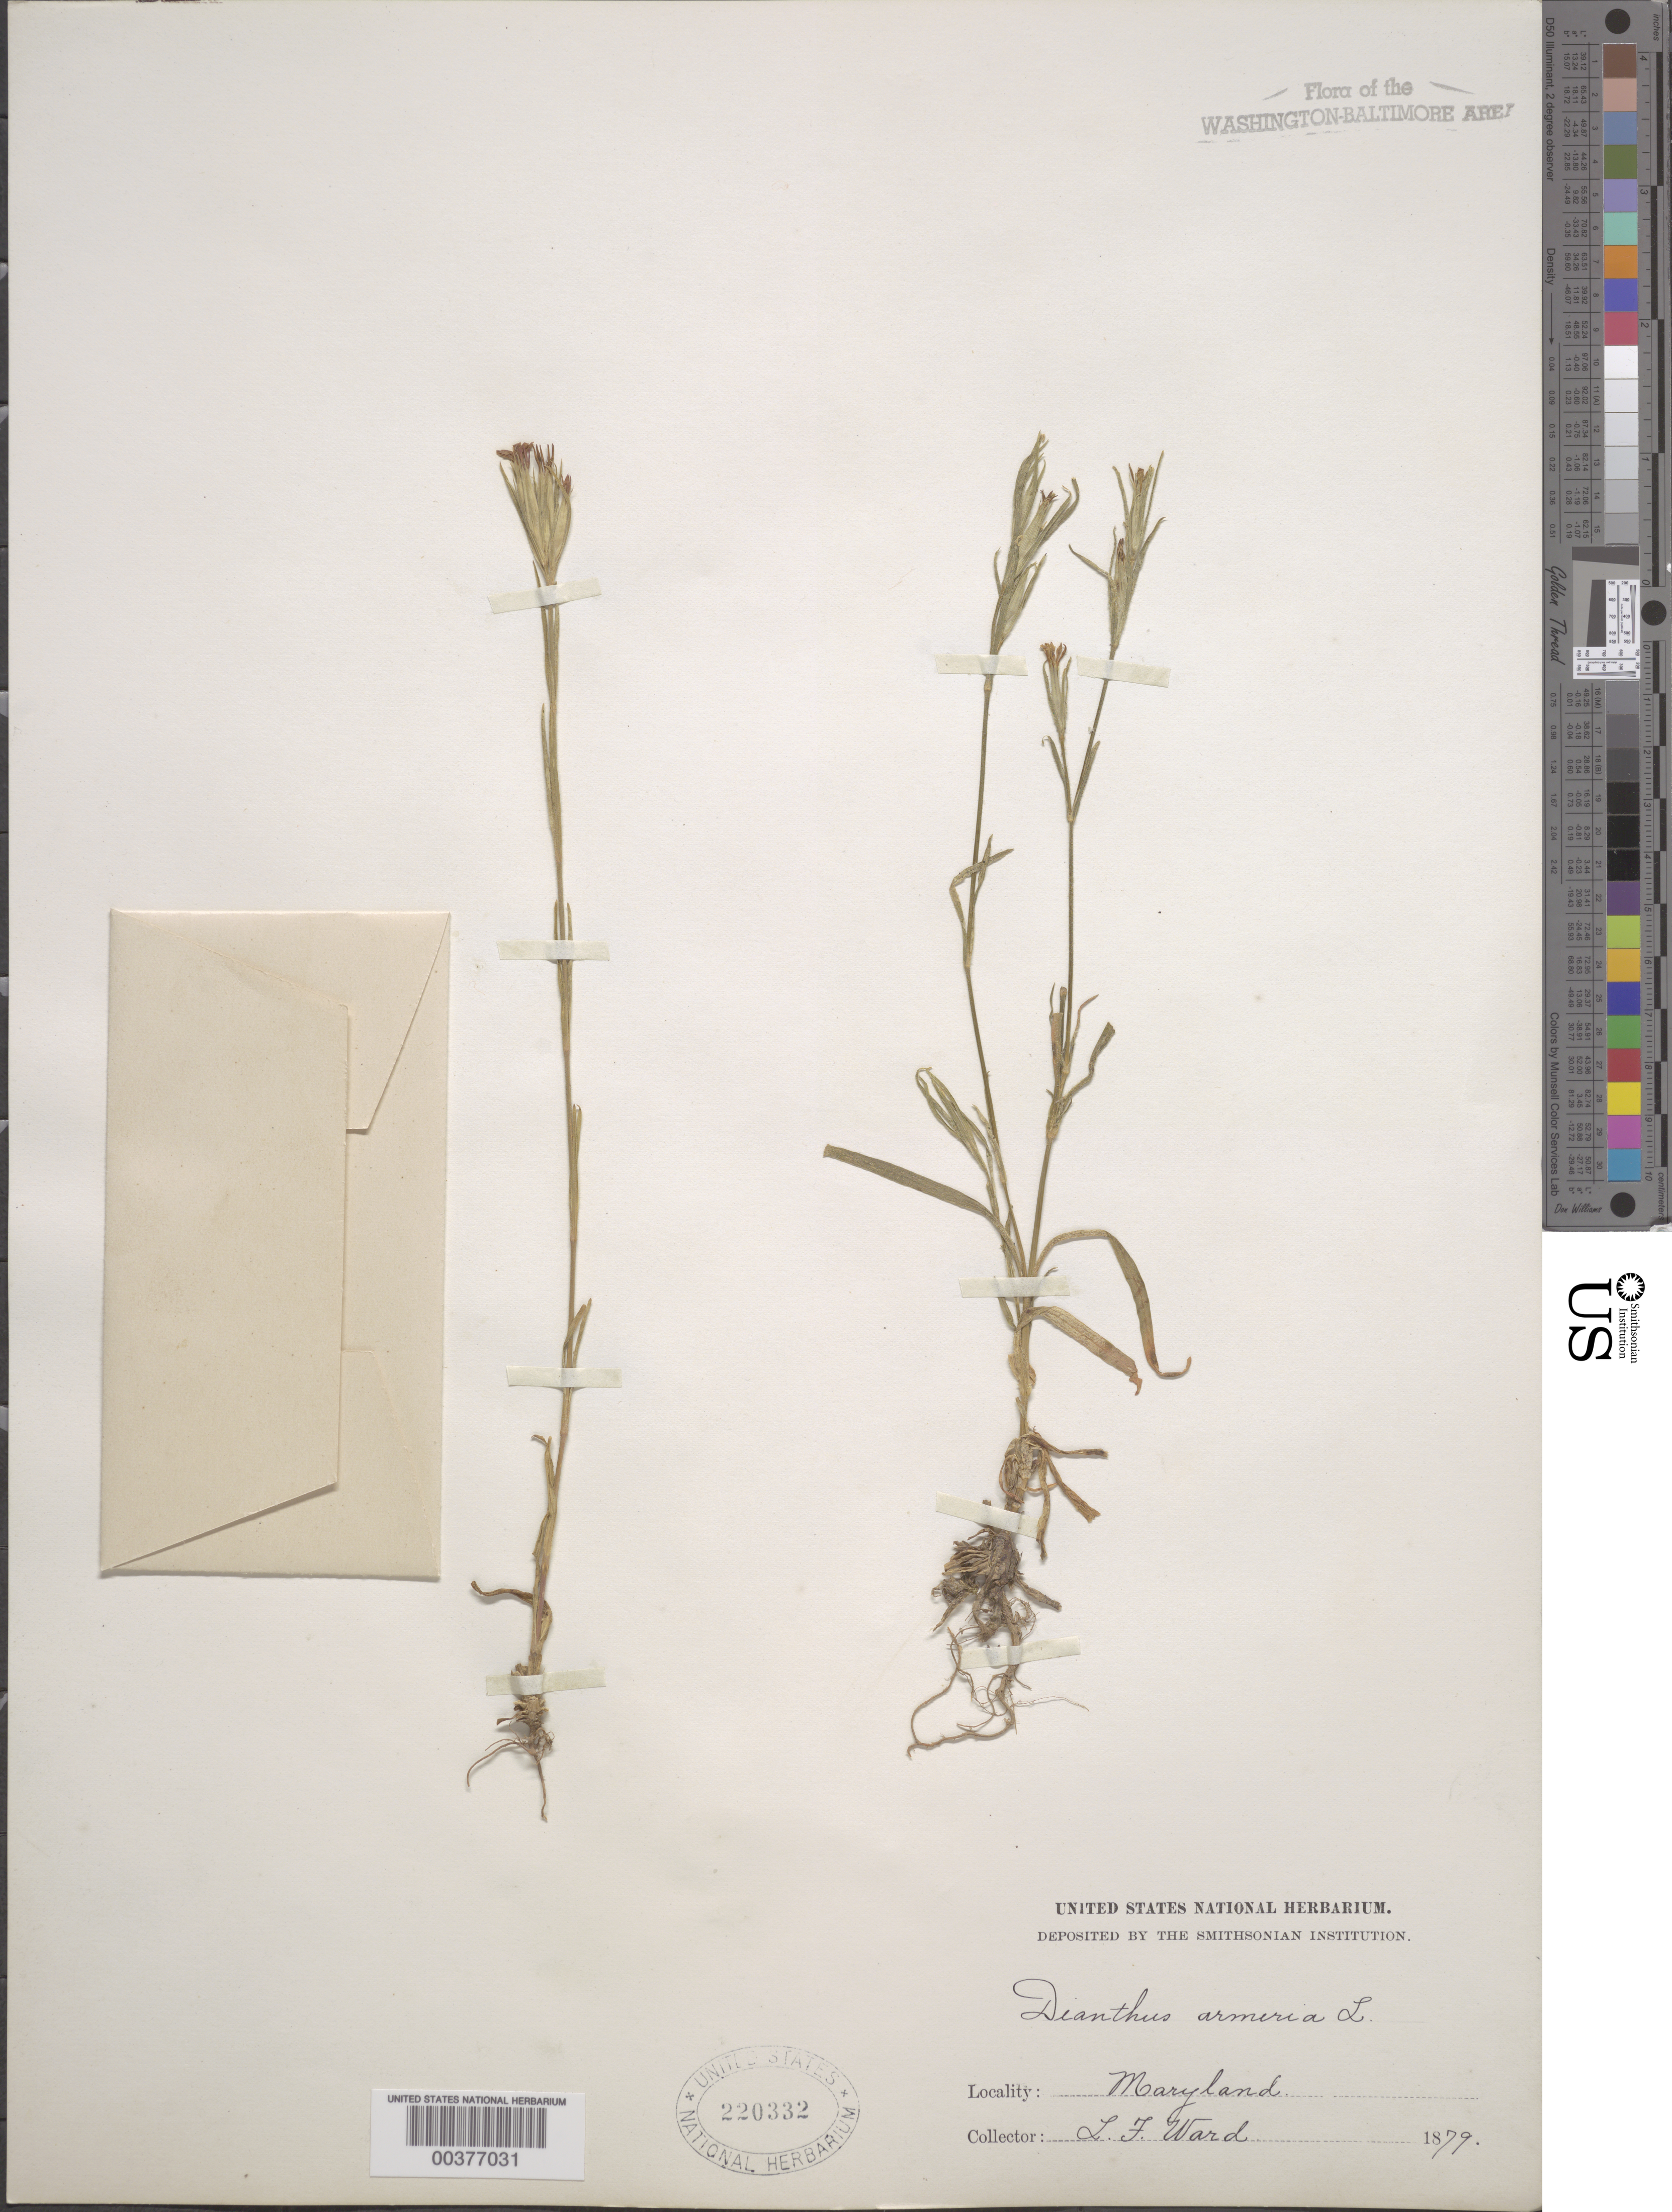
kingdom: Plantae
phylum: Tracheophyta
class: Magnoliopsida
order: Caryophyllales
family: Caryophyllaceae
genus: Dianthus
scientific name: Dianthus armeria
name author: L.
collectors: L. F. Ward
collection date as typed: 1879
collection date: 1879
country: United States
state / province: Maryland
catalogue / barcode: US 220332